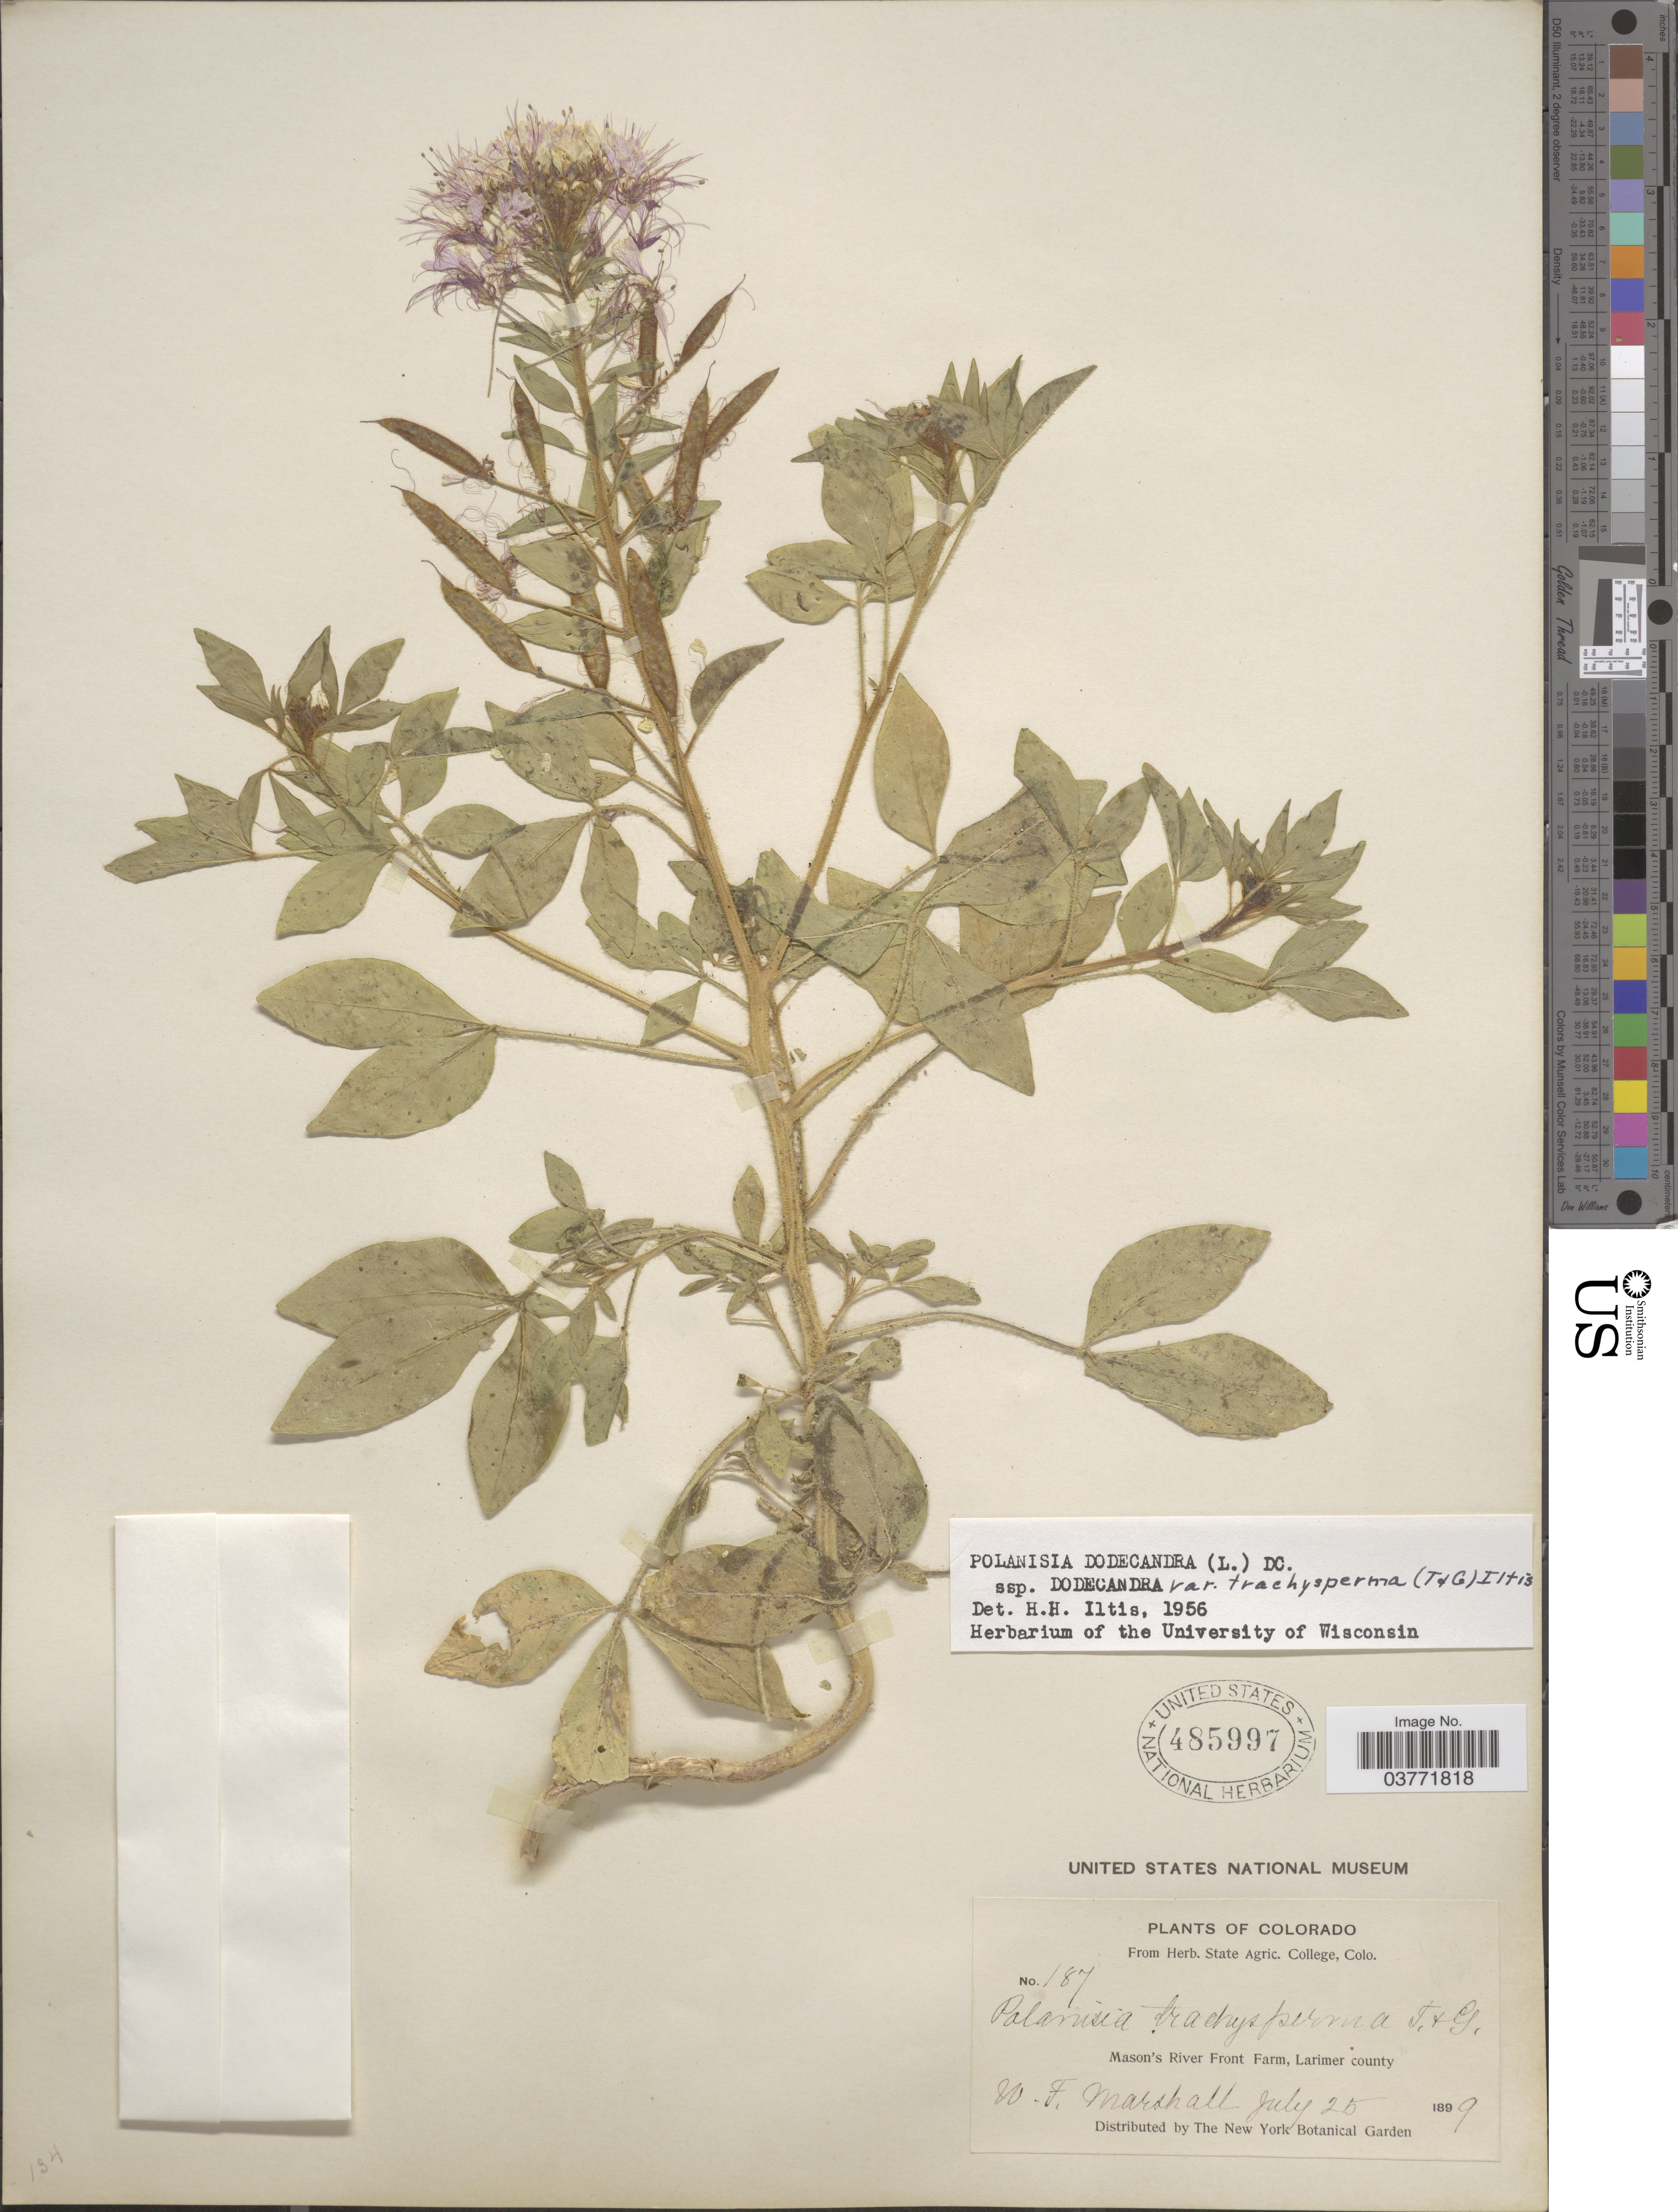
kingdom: Plantae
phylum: Tracheophyta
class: Magnoliopsida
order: Brassicales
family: Cleomaceae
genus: Polanisia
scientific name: Polanisia trachysperma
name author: Torr. & A. Gray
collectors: W. F. Marshall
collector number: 187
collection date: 1899-07-25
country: United States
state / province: Colorado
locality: Mason's River Front Farm, Larimer county.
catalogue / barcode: US 485997